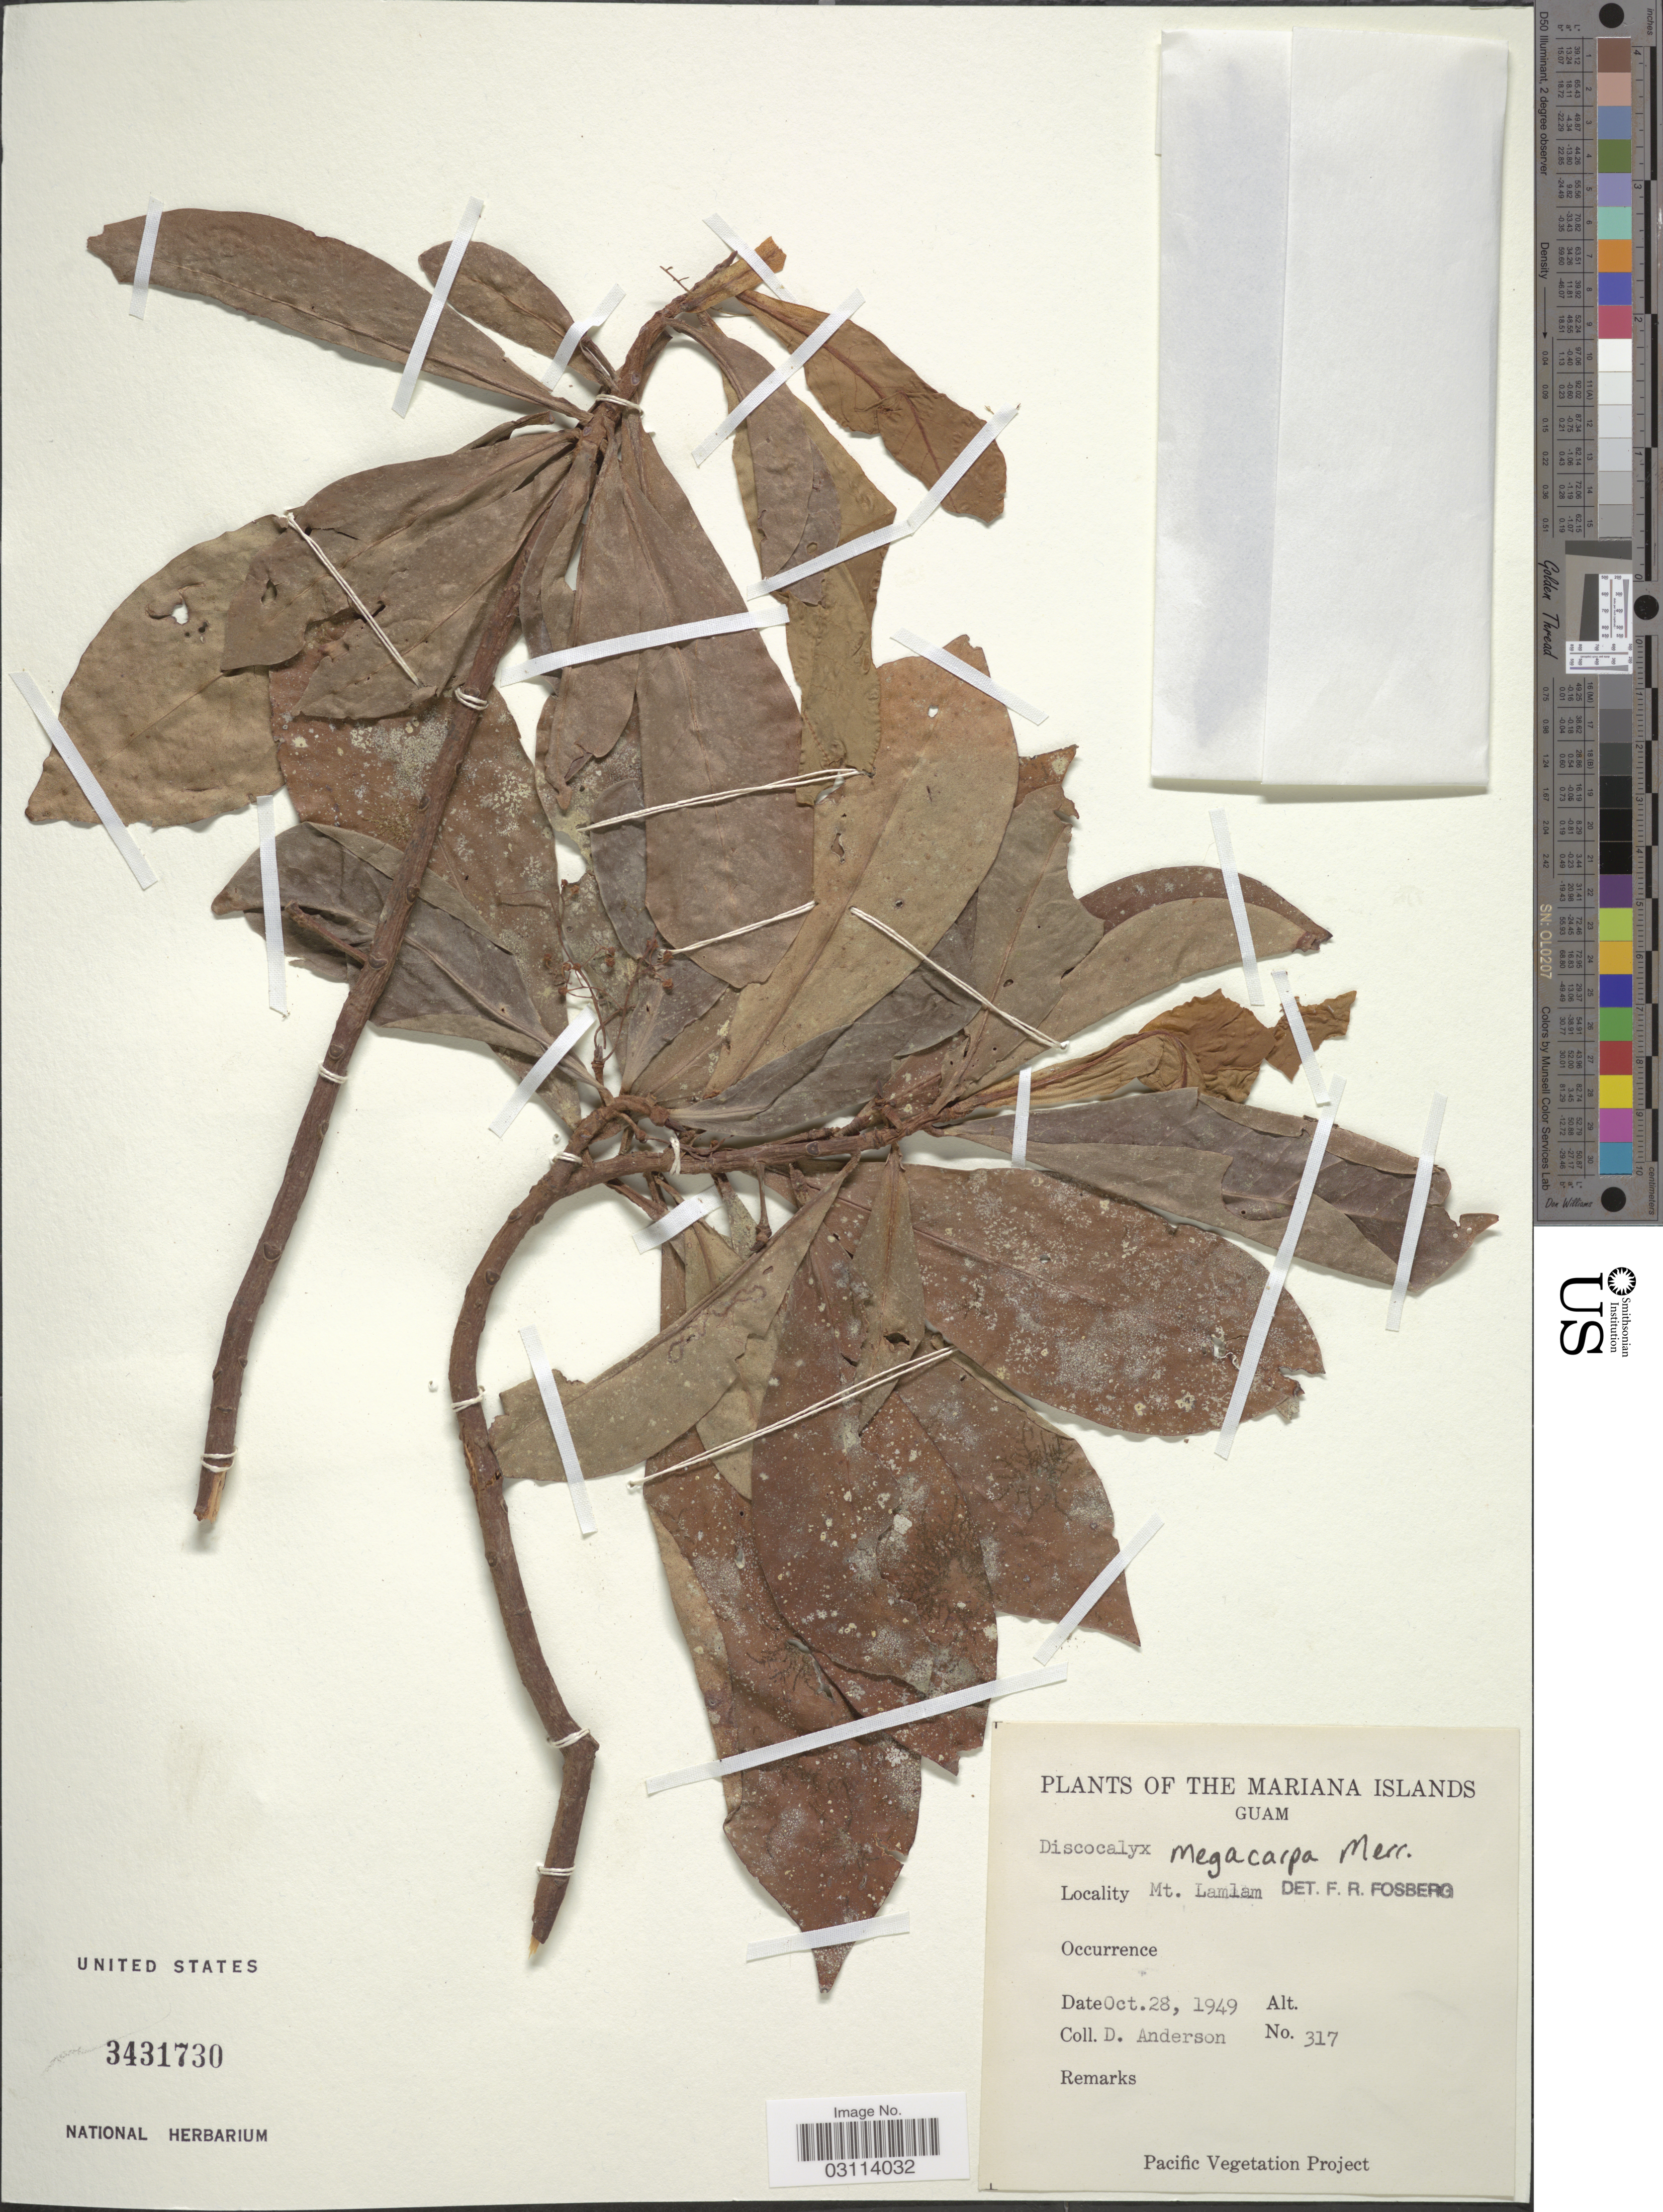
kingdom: Plantae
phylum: Tracheophyta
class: Magnoliopsida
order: Ericales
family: Primulaceae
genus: Discocalyx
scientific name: Discocalyx megacarpa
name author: Merr.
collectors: D. Anderson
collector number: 317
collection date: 1949-10-28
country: Guam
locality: The Mariana Islands. Mt. Lamlam.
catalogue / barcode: US 3431730